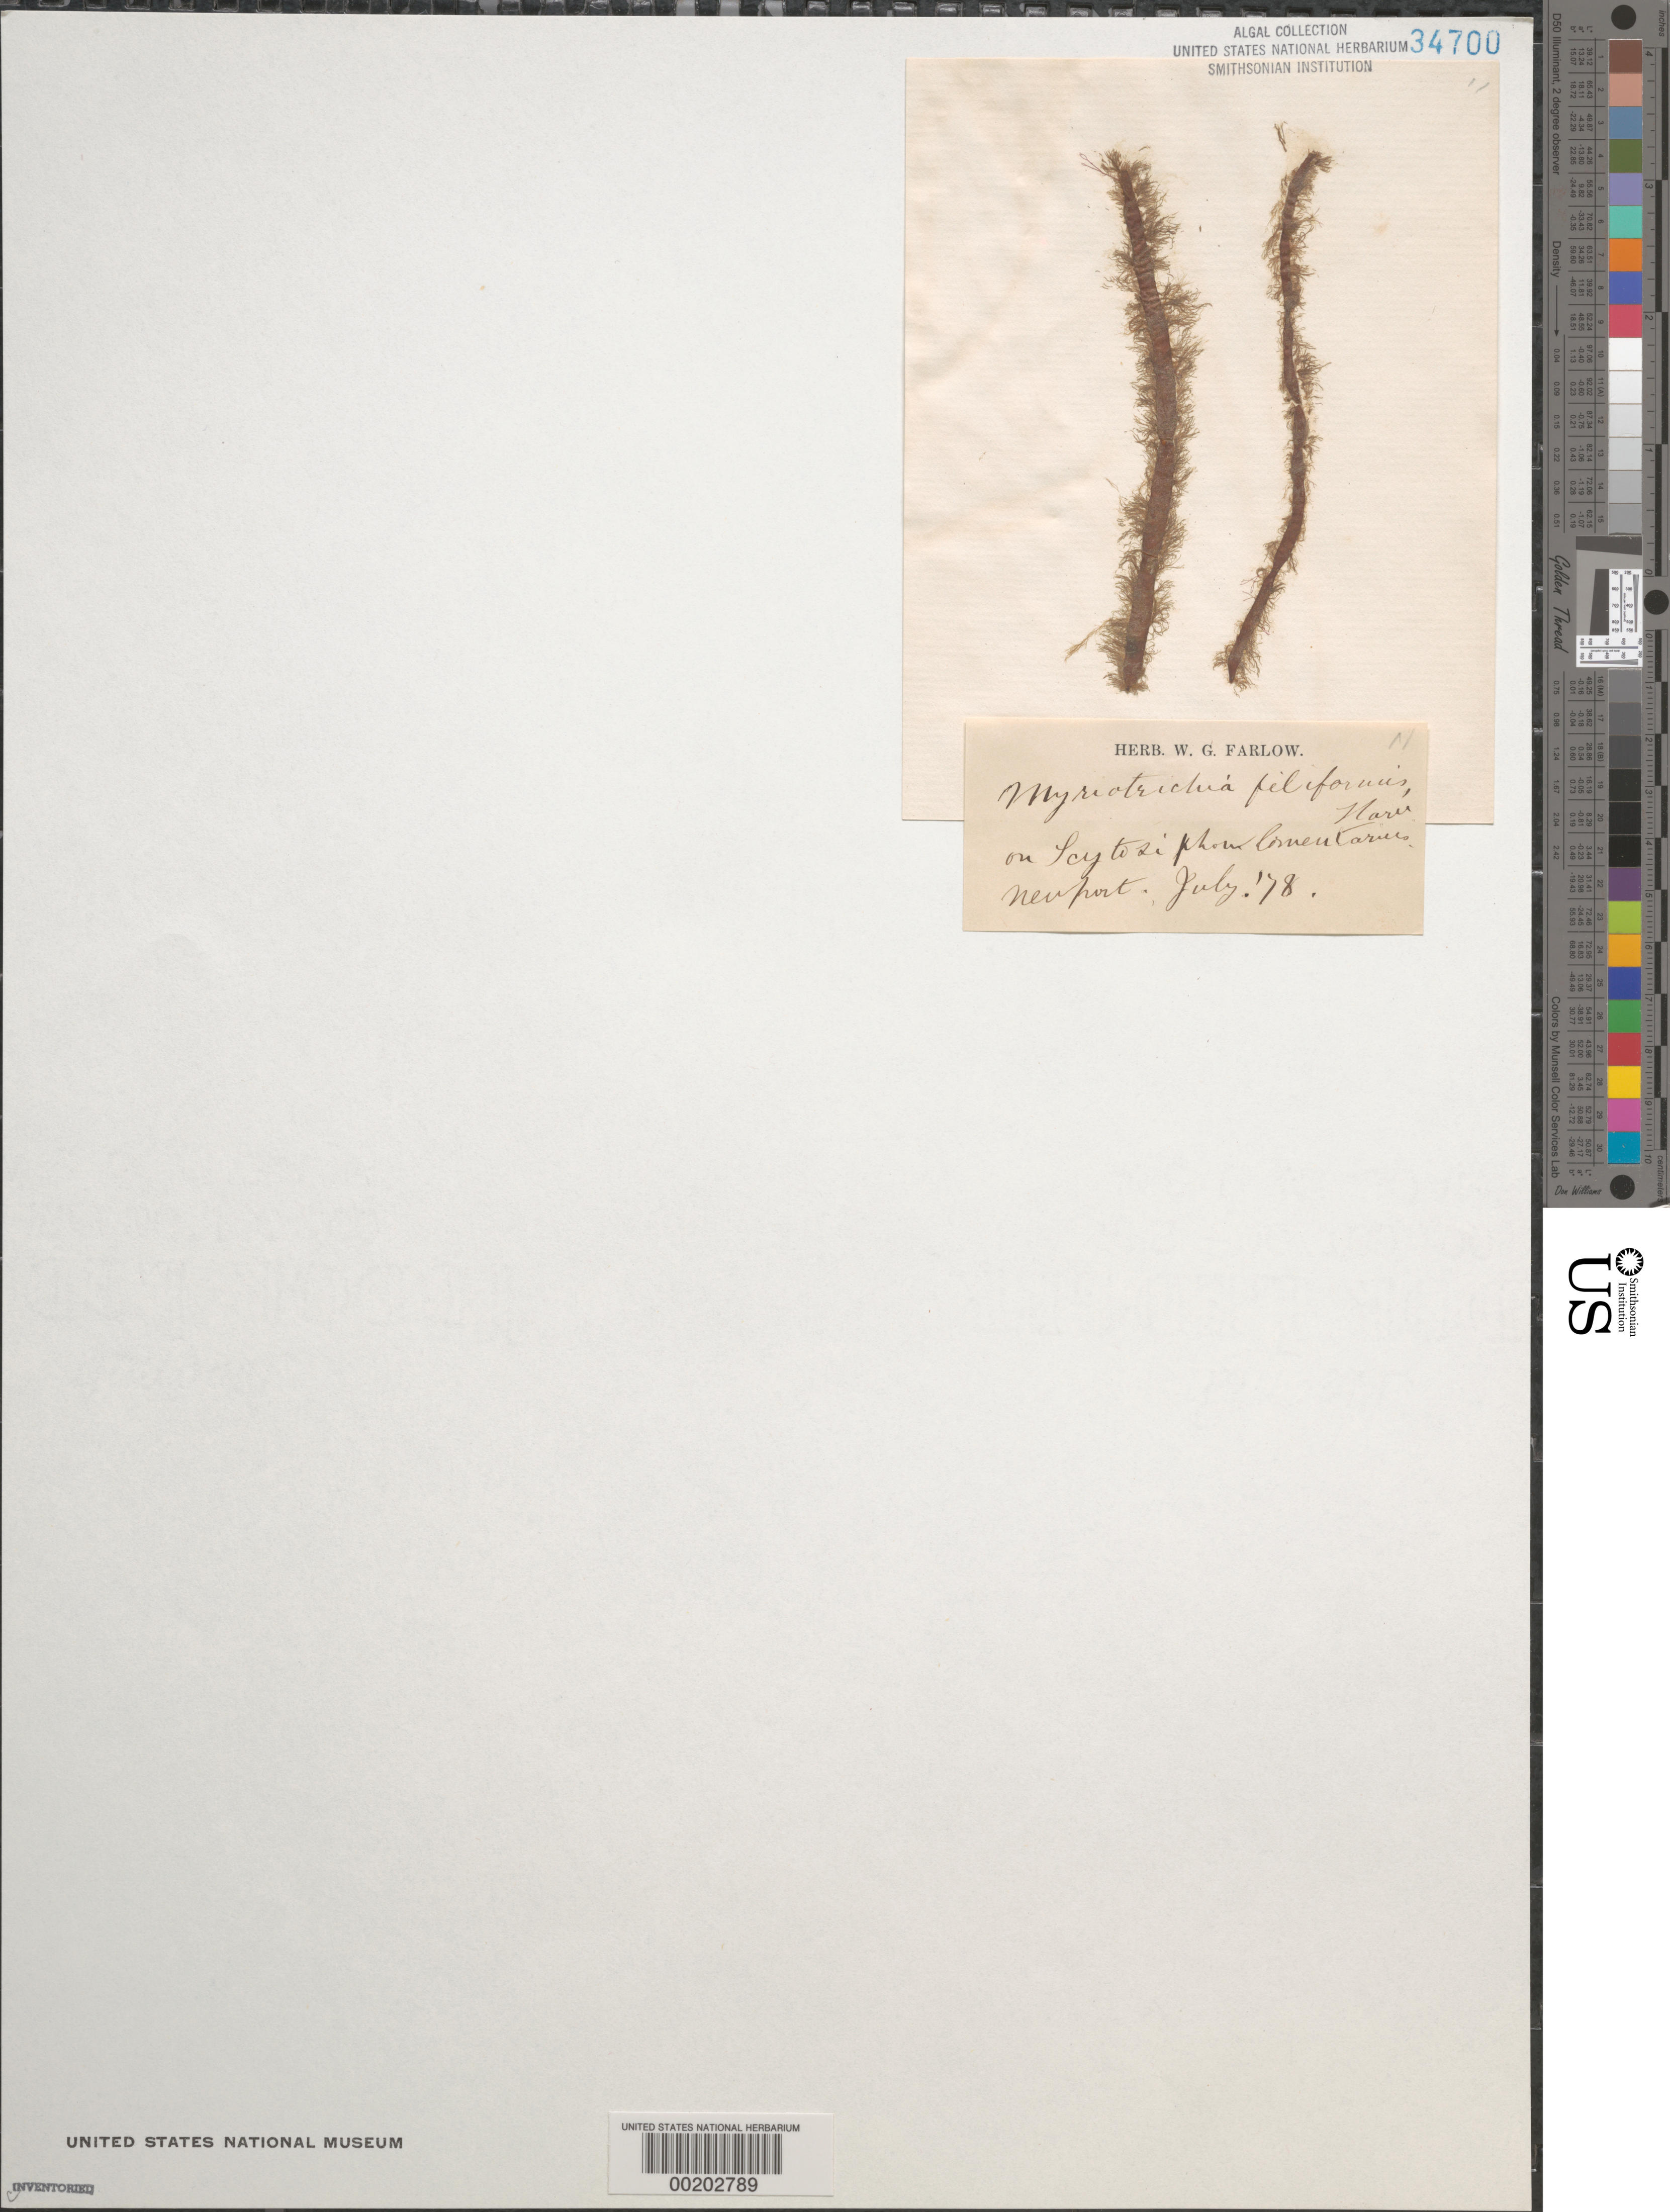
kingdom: Chromista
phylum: Ochrophyta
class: Phaeophyceae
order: Dictyosiphonales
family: Myriotrichiaceae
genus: Myriotrichia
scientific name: Myriotrichia clavaeformis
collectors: W. Farlow (Herbarium)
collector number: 11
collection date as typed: Jul 1878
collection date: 1878-07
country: United States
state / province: Rhode Island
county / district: Newport County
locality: Newport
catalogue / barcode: US 34700